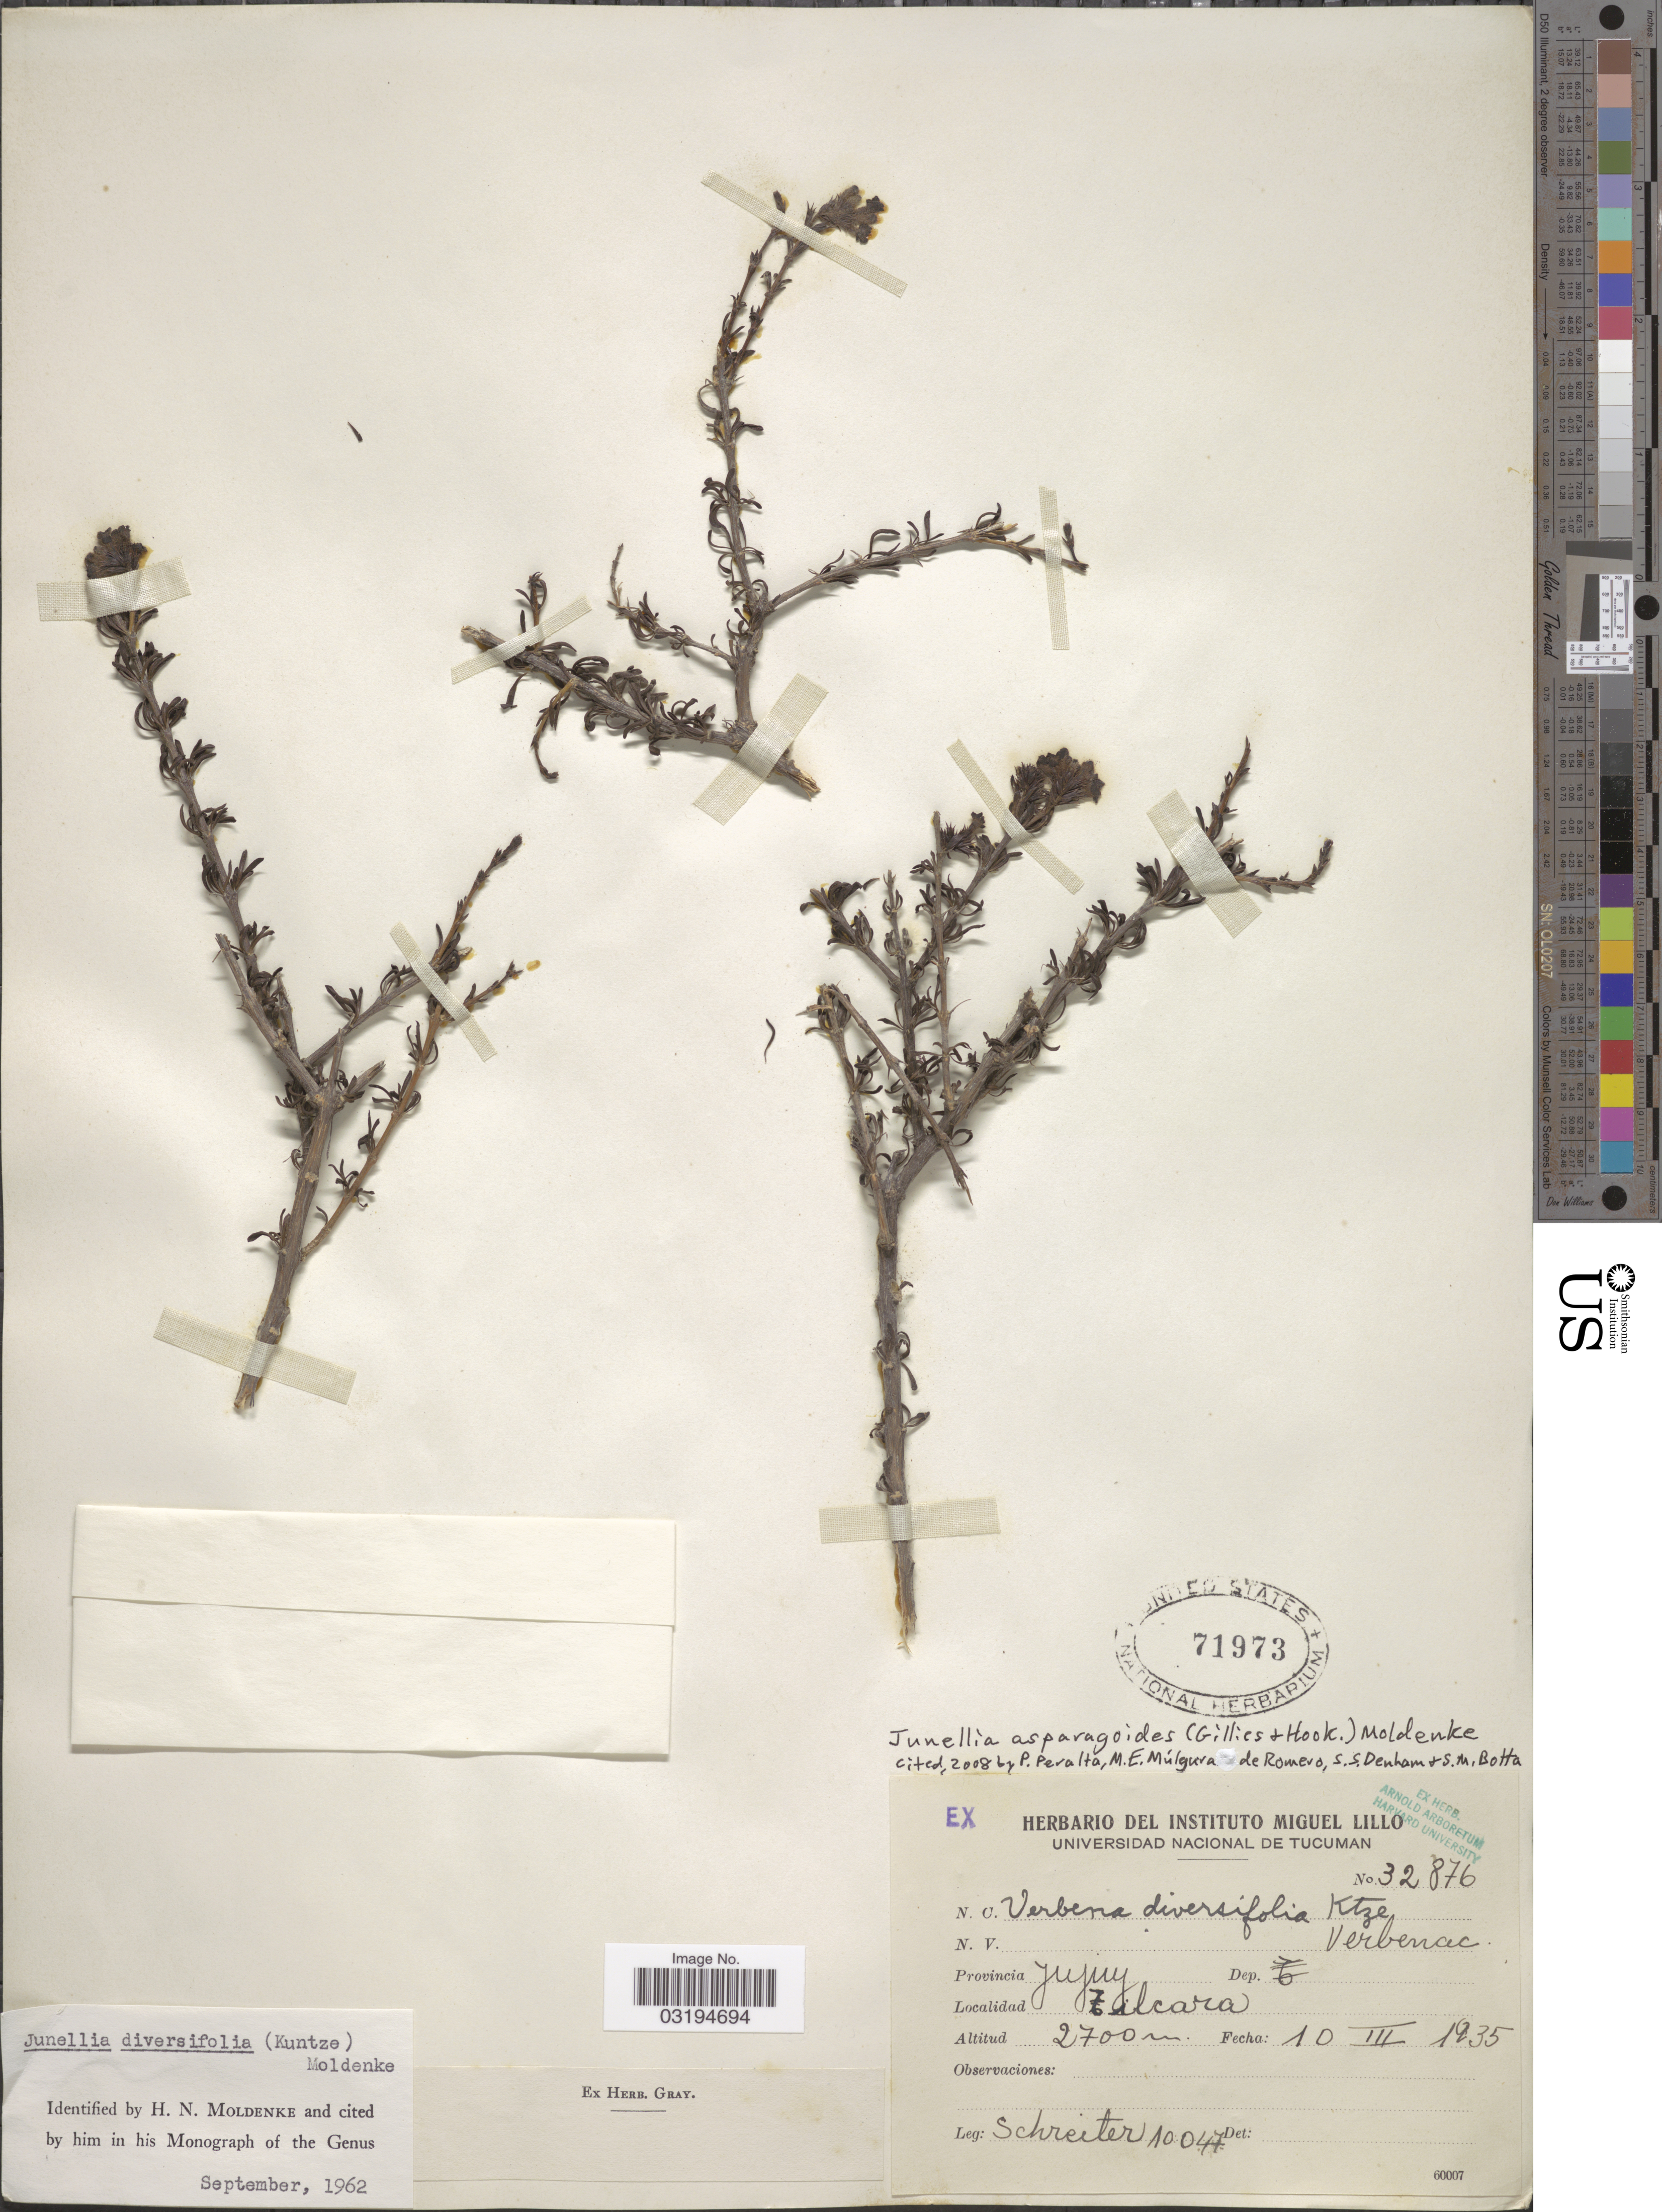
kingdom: Plantae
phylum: Tracheophyta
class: Magnoliopsida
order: Lamiales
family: Verbenaceae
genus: Junellia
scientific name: Junellia asparagoides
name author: (Gillies & Hook.) Moldenke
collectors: -. Schreiter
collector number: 10047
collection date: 1935-03-10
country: Argentina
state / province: Jujuy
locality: Tilcara.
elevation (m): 2700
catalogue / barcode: US 71973